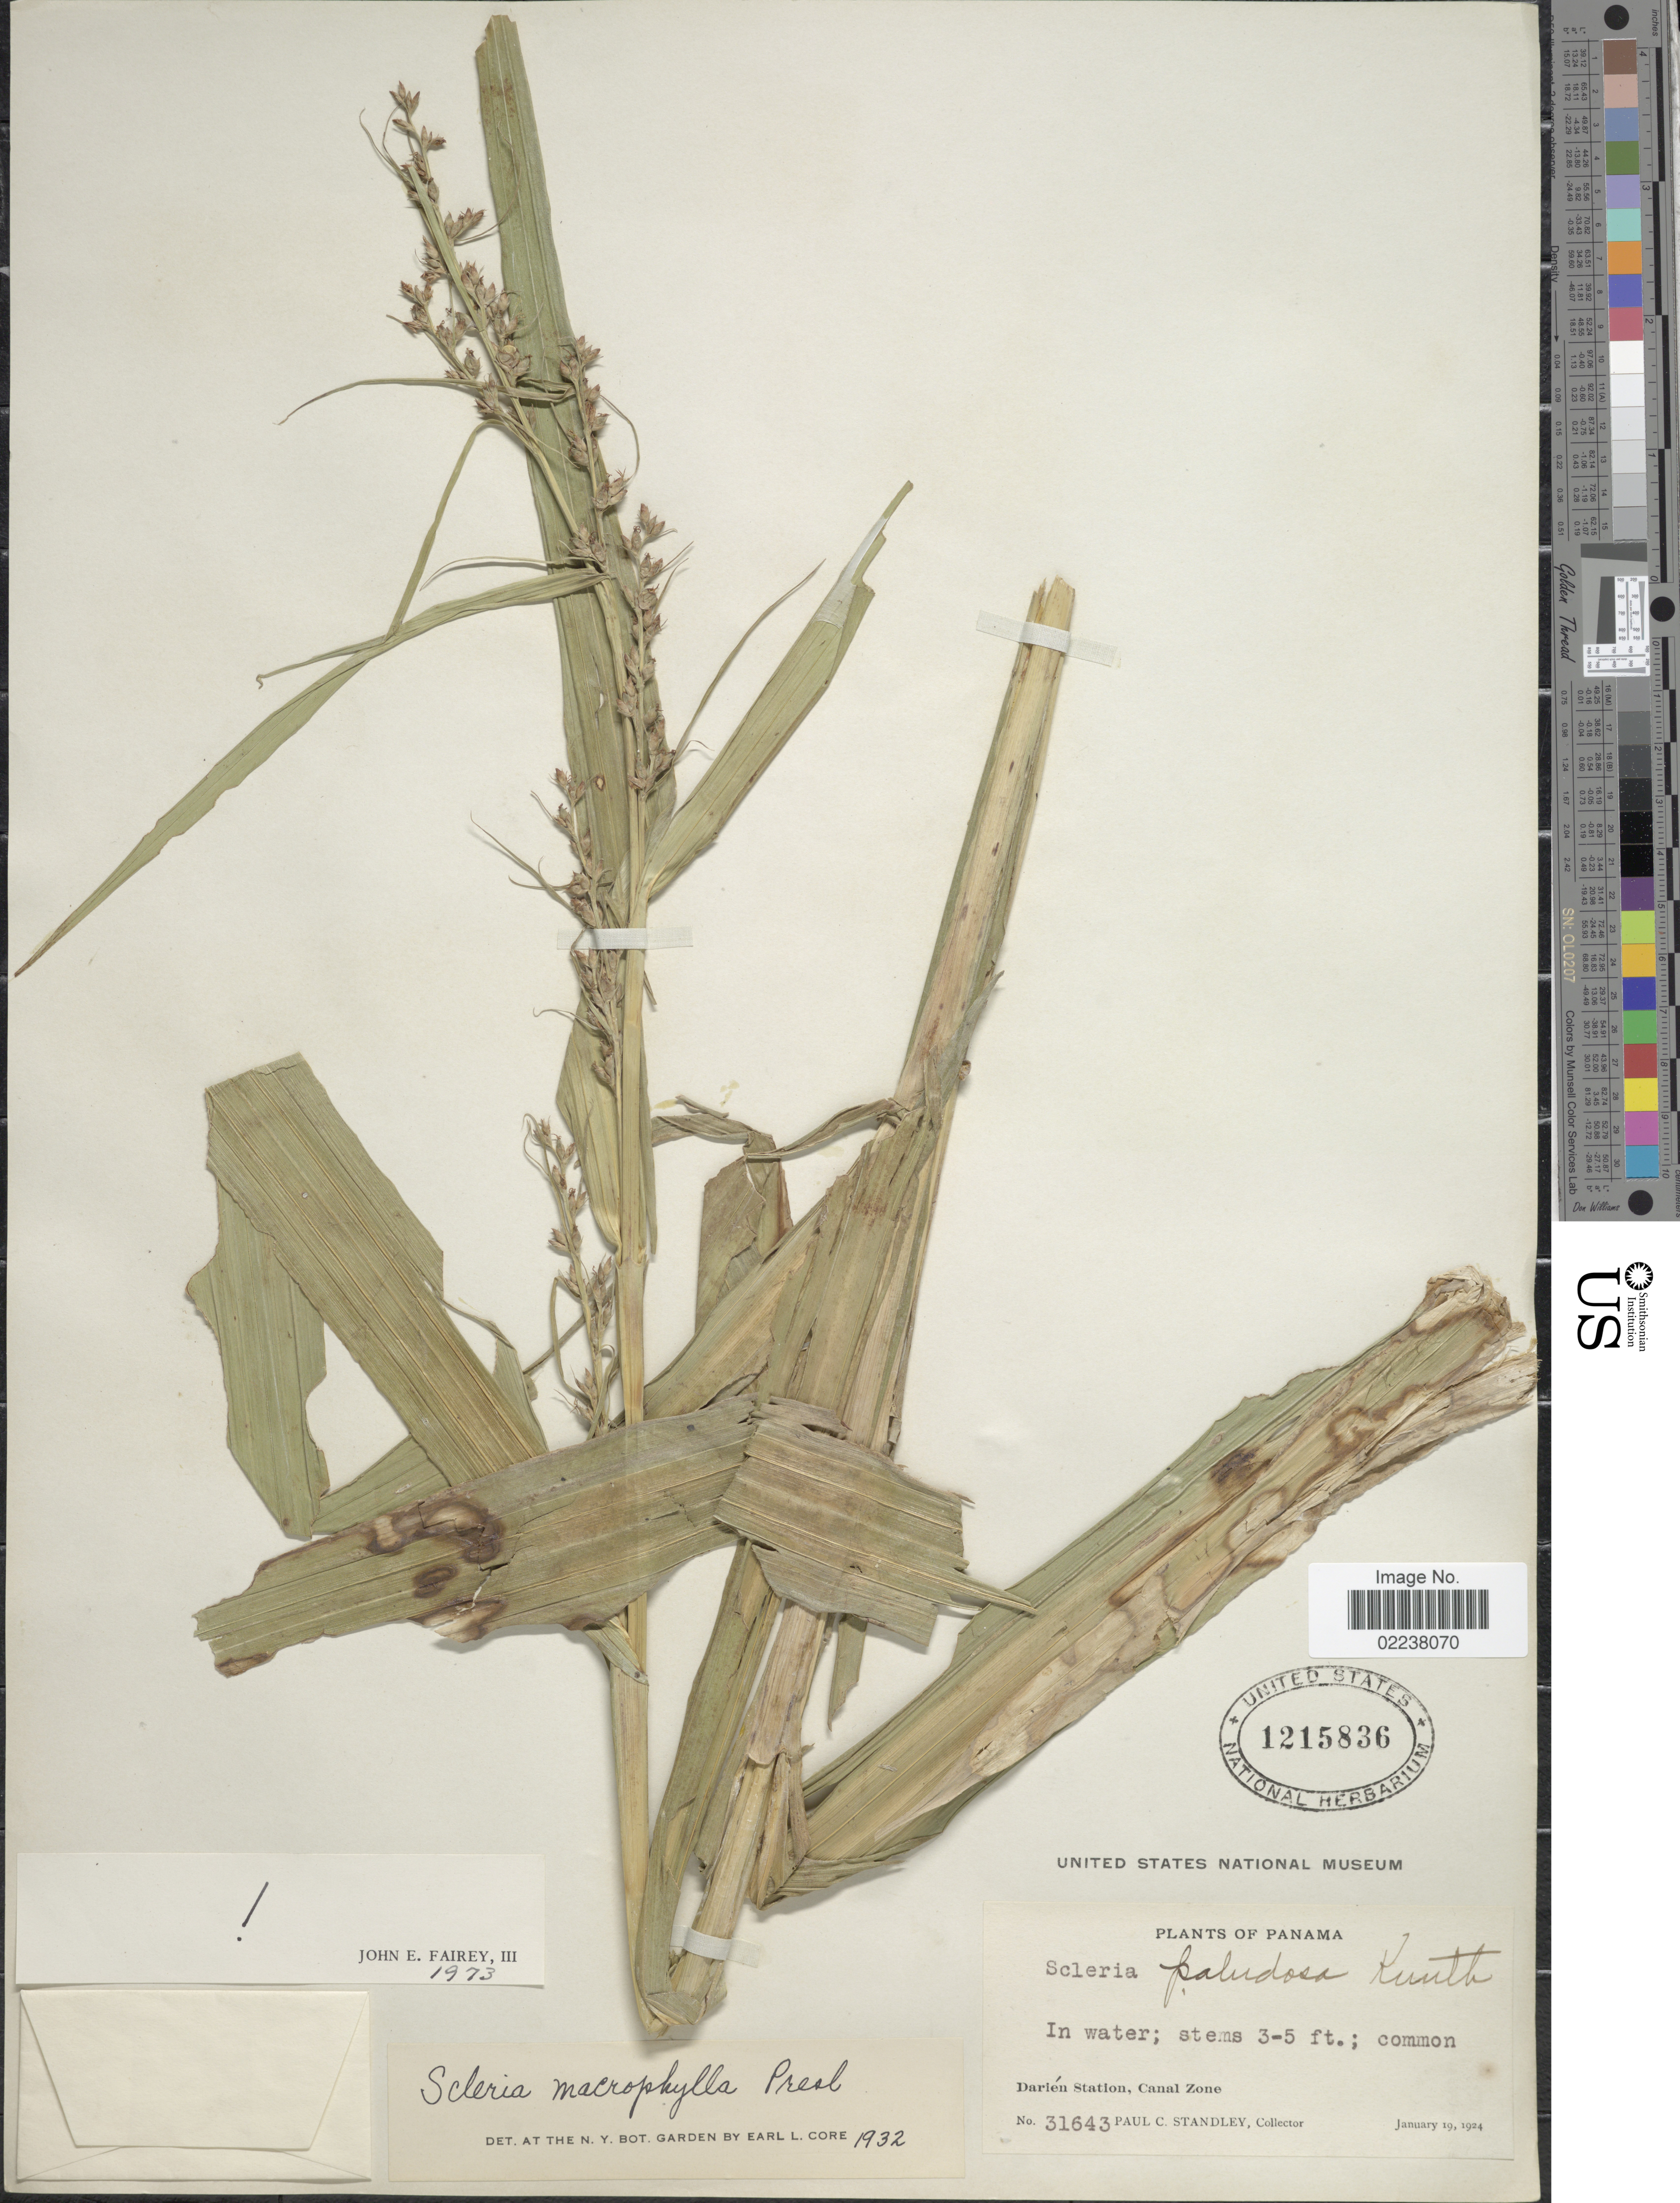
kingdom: Plantae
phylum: Tracheophyta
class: Liliopsida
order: Poales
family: Cyperaceae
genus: Scleria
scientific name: Scleria macrophylla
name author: J. Presl & C. Presl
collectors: P. C. Standley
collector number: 31643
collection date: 1924-01-19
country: Panama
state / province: Colón / Panamá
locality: Darien Station, Canal Zone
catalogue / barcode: US 1215836